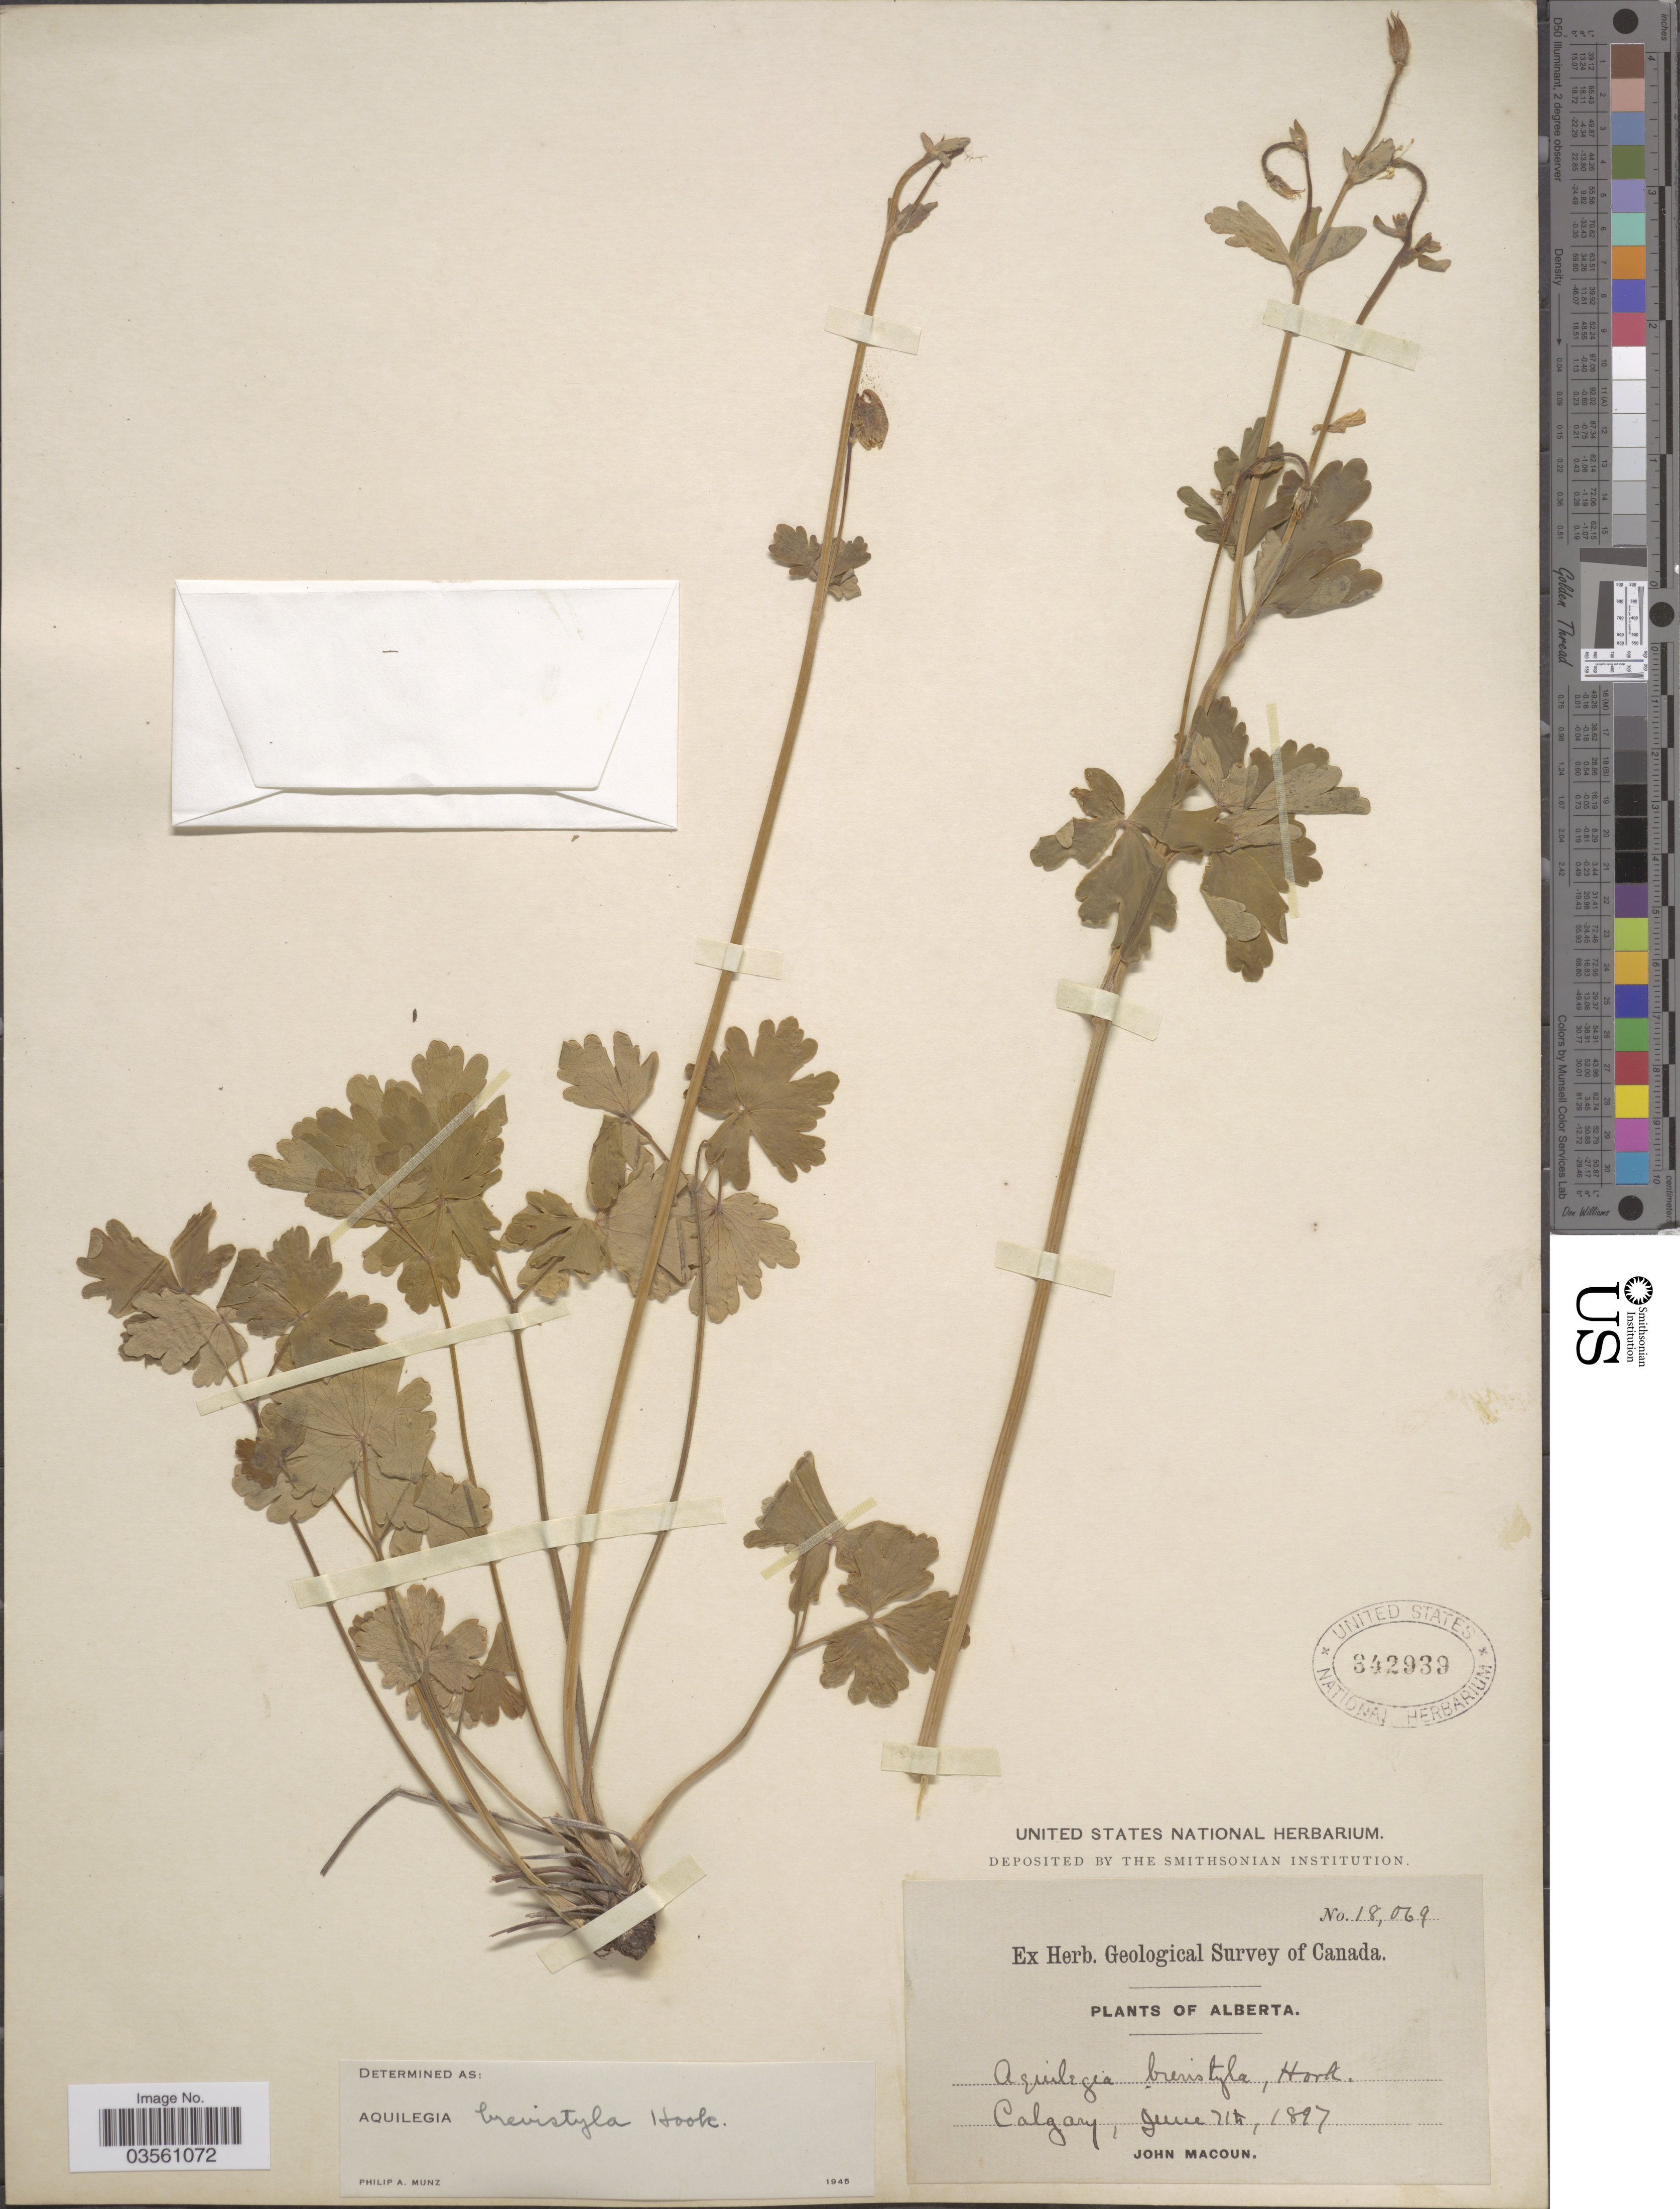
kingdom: Plantae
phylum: Tracheophyta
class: Magnoliopsida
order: Ranunculales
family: Ranunculaceae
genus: Aquilegia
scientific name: Aquilegia brevistyla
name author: Hook.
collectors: J. Macoun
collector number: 18069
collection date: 1897-06-21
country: Canada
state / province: Alberta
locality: Calgary.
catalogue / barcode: US 342939